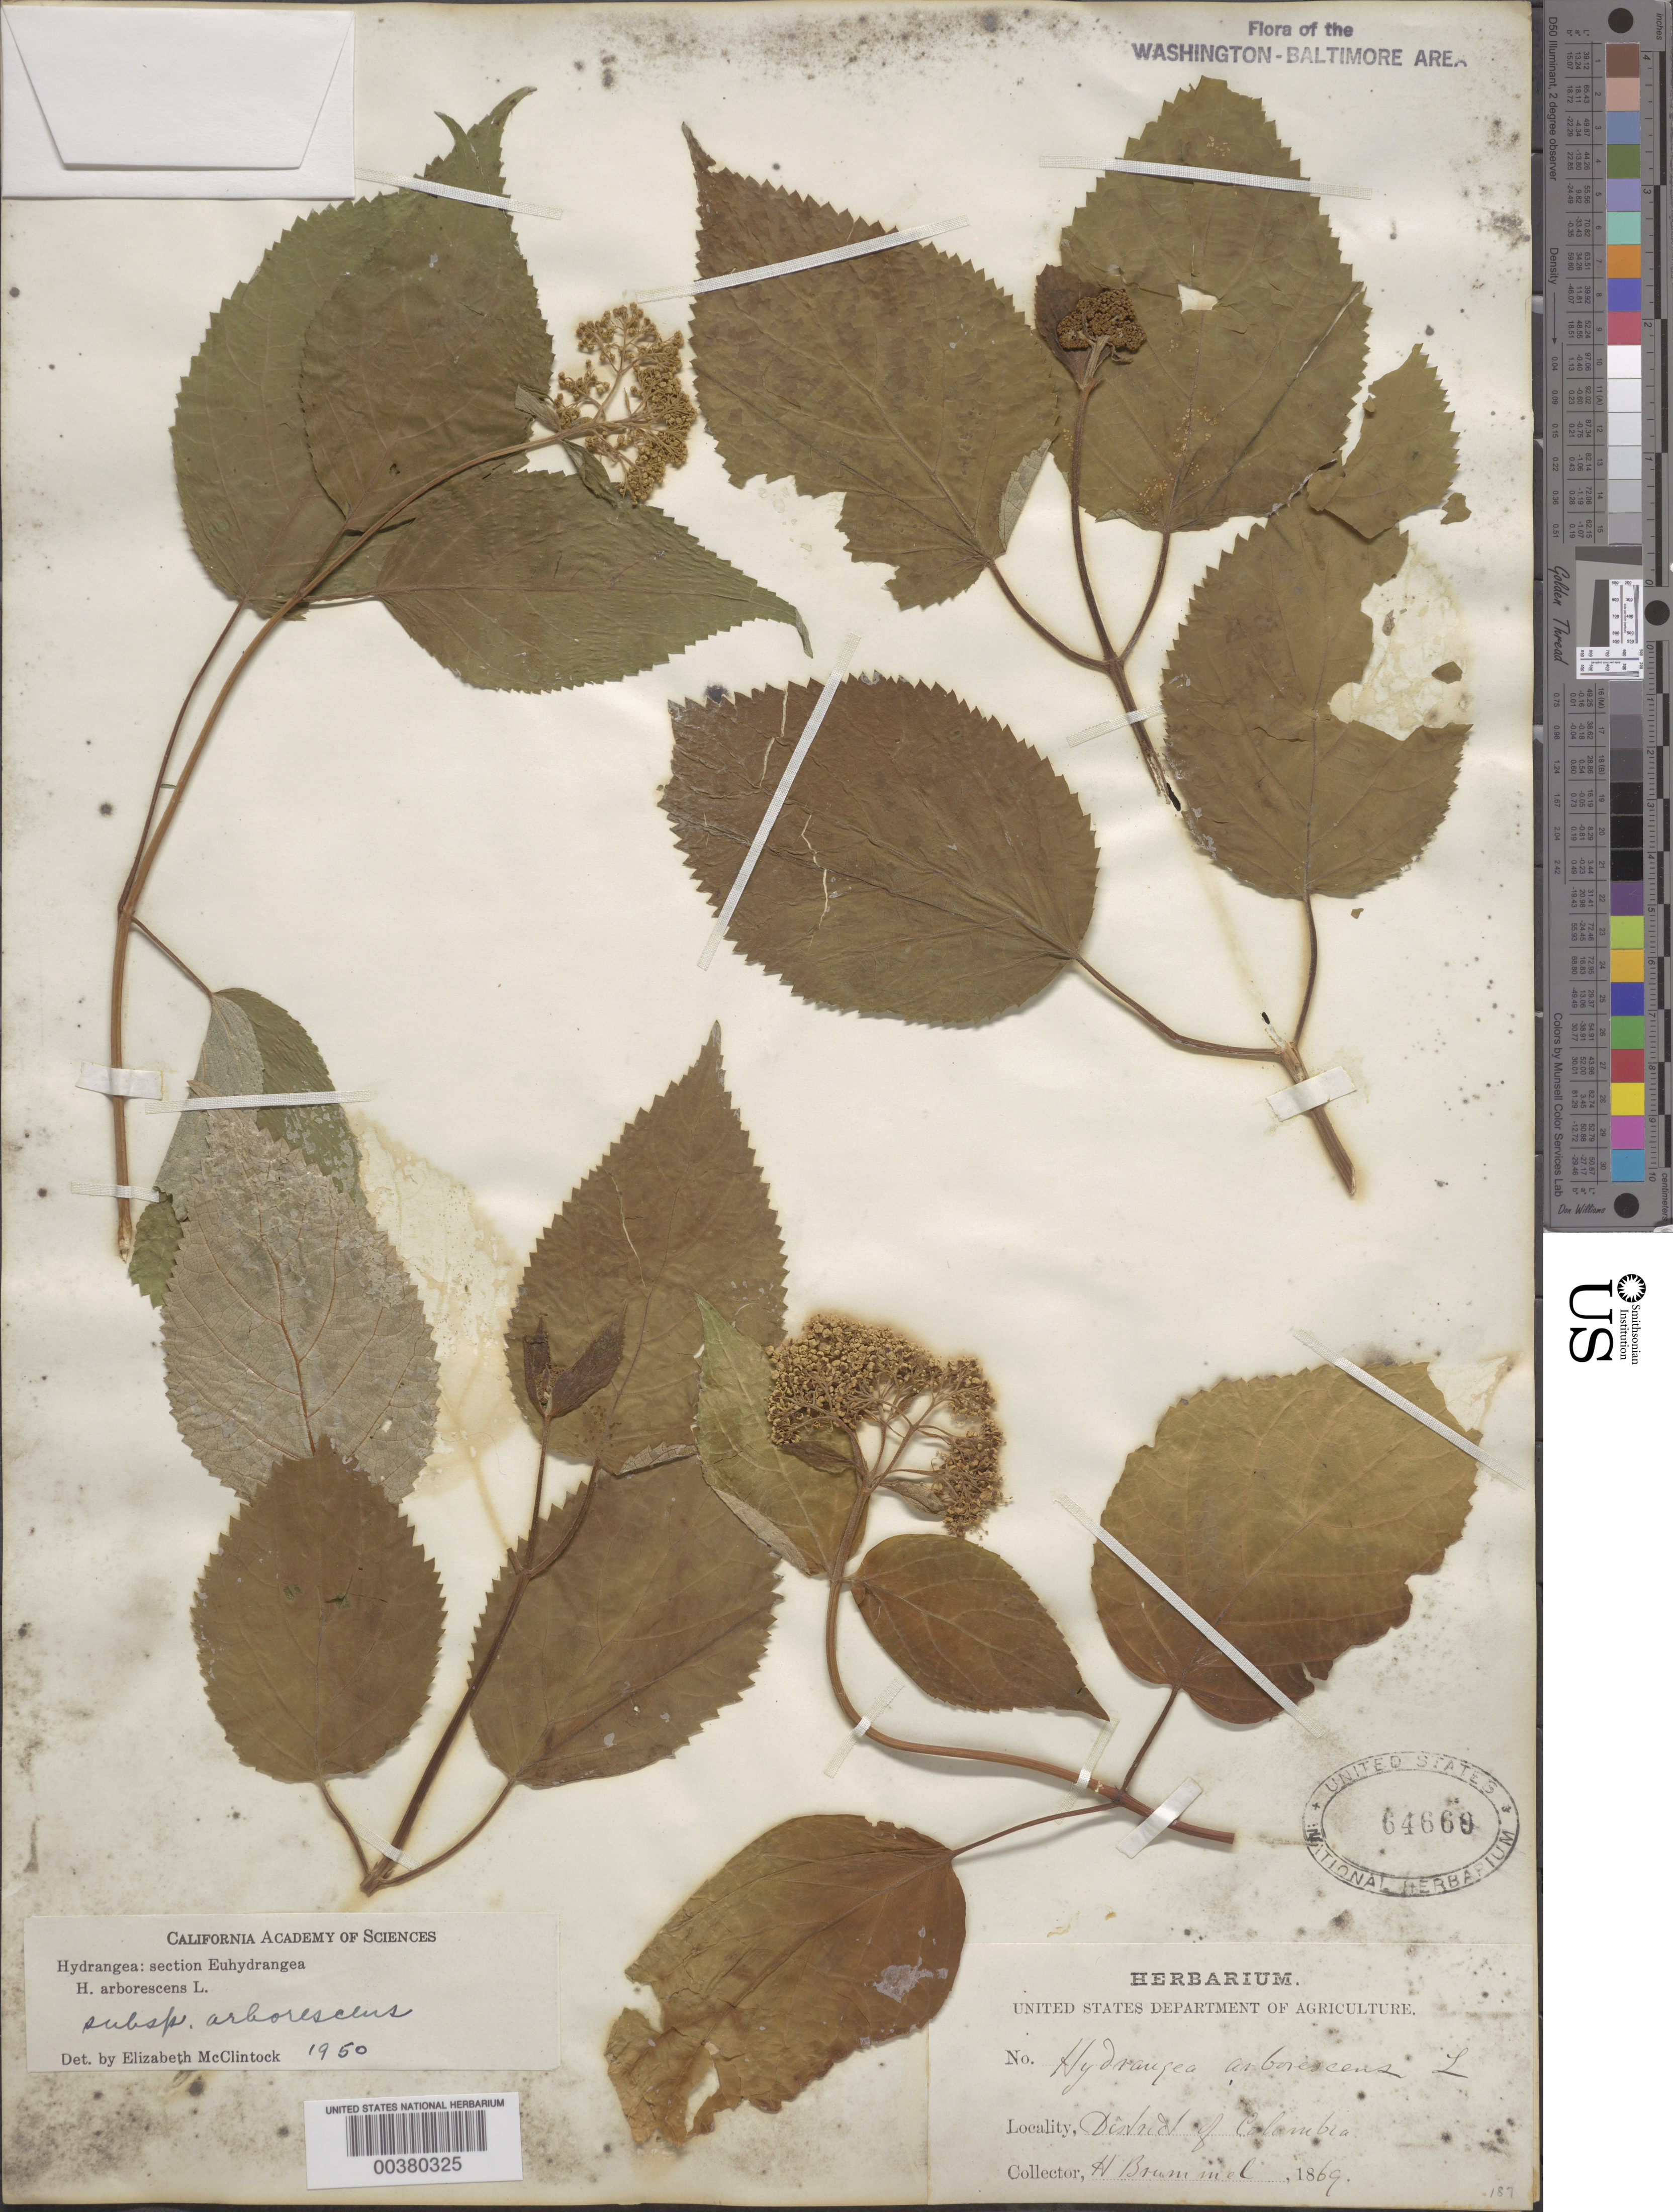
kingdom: Plantae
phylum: Tracheophyta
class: Magnoliopsida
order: Cornales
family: Hydrangeaceae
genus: Hydrangea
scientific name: Hydrangea arborescens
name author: L.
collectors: H. Brummel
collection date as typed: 1869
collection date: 1869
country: United States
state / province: District of Columbia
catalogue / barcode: US 64660